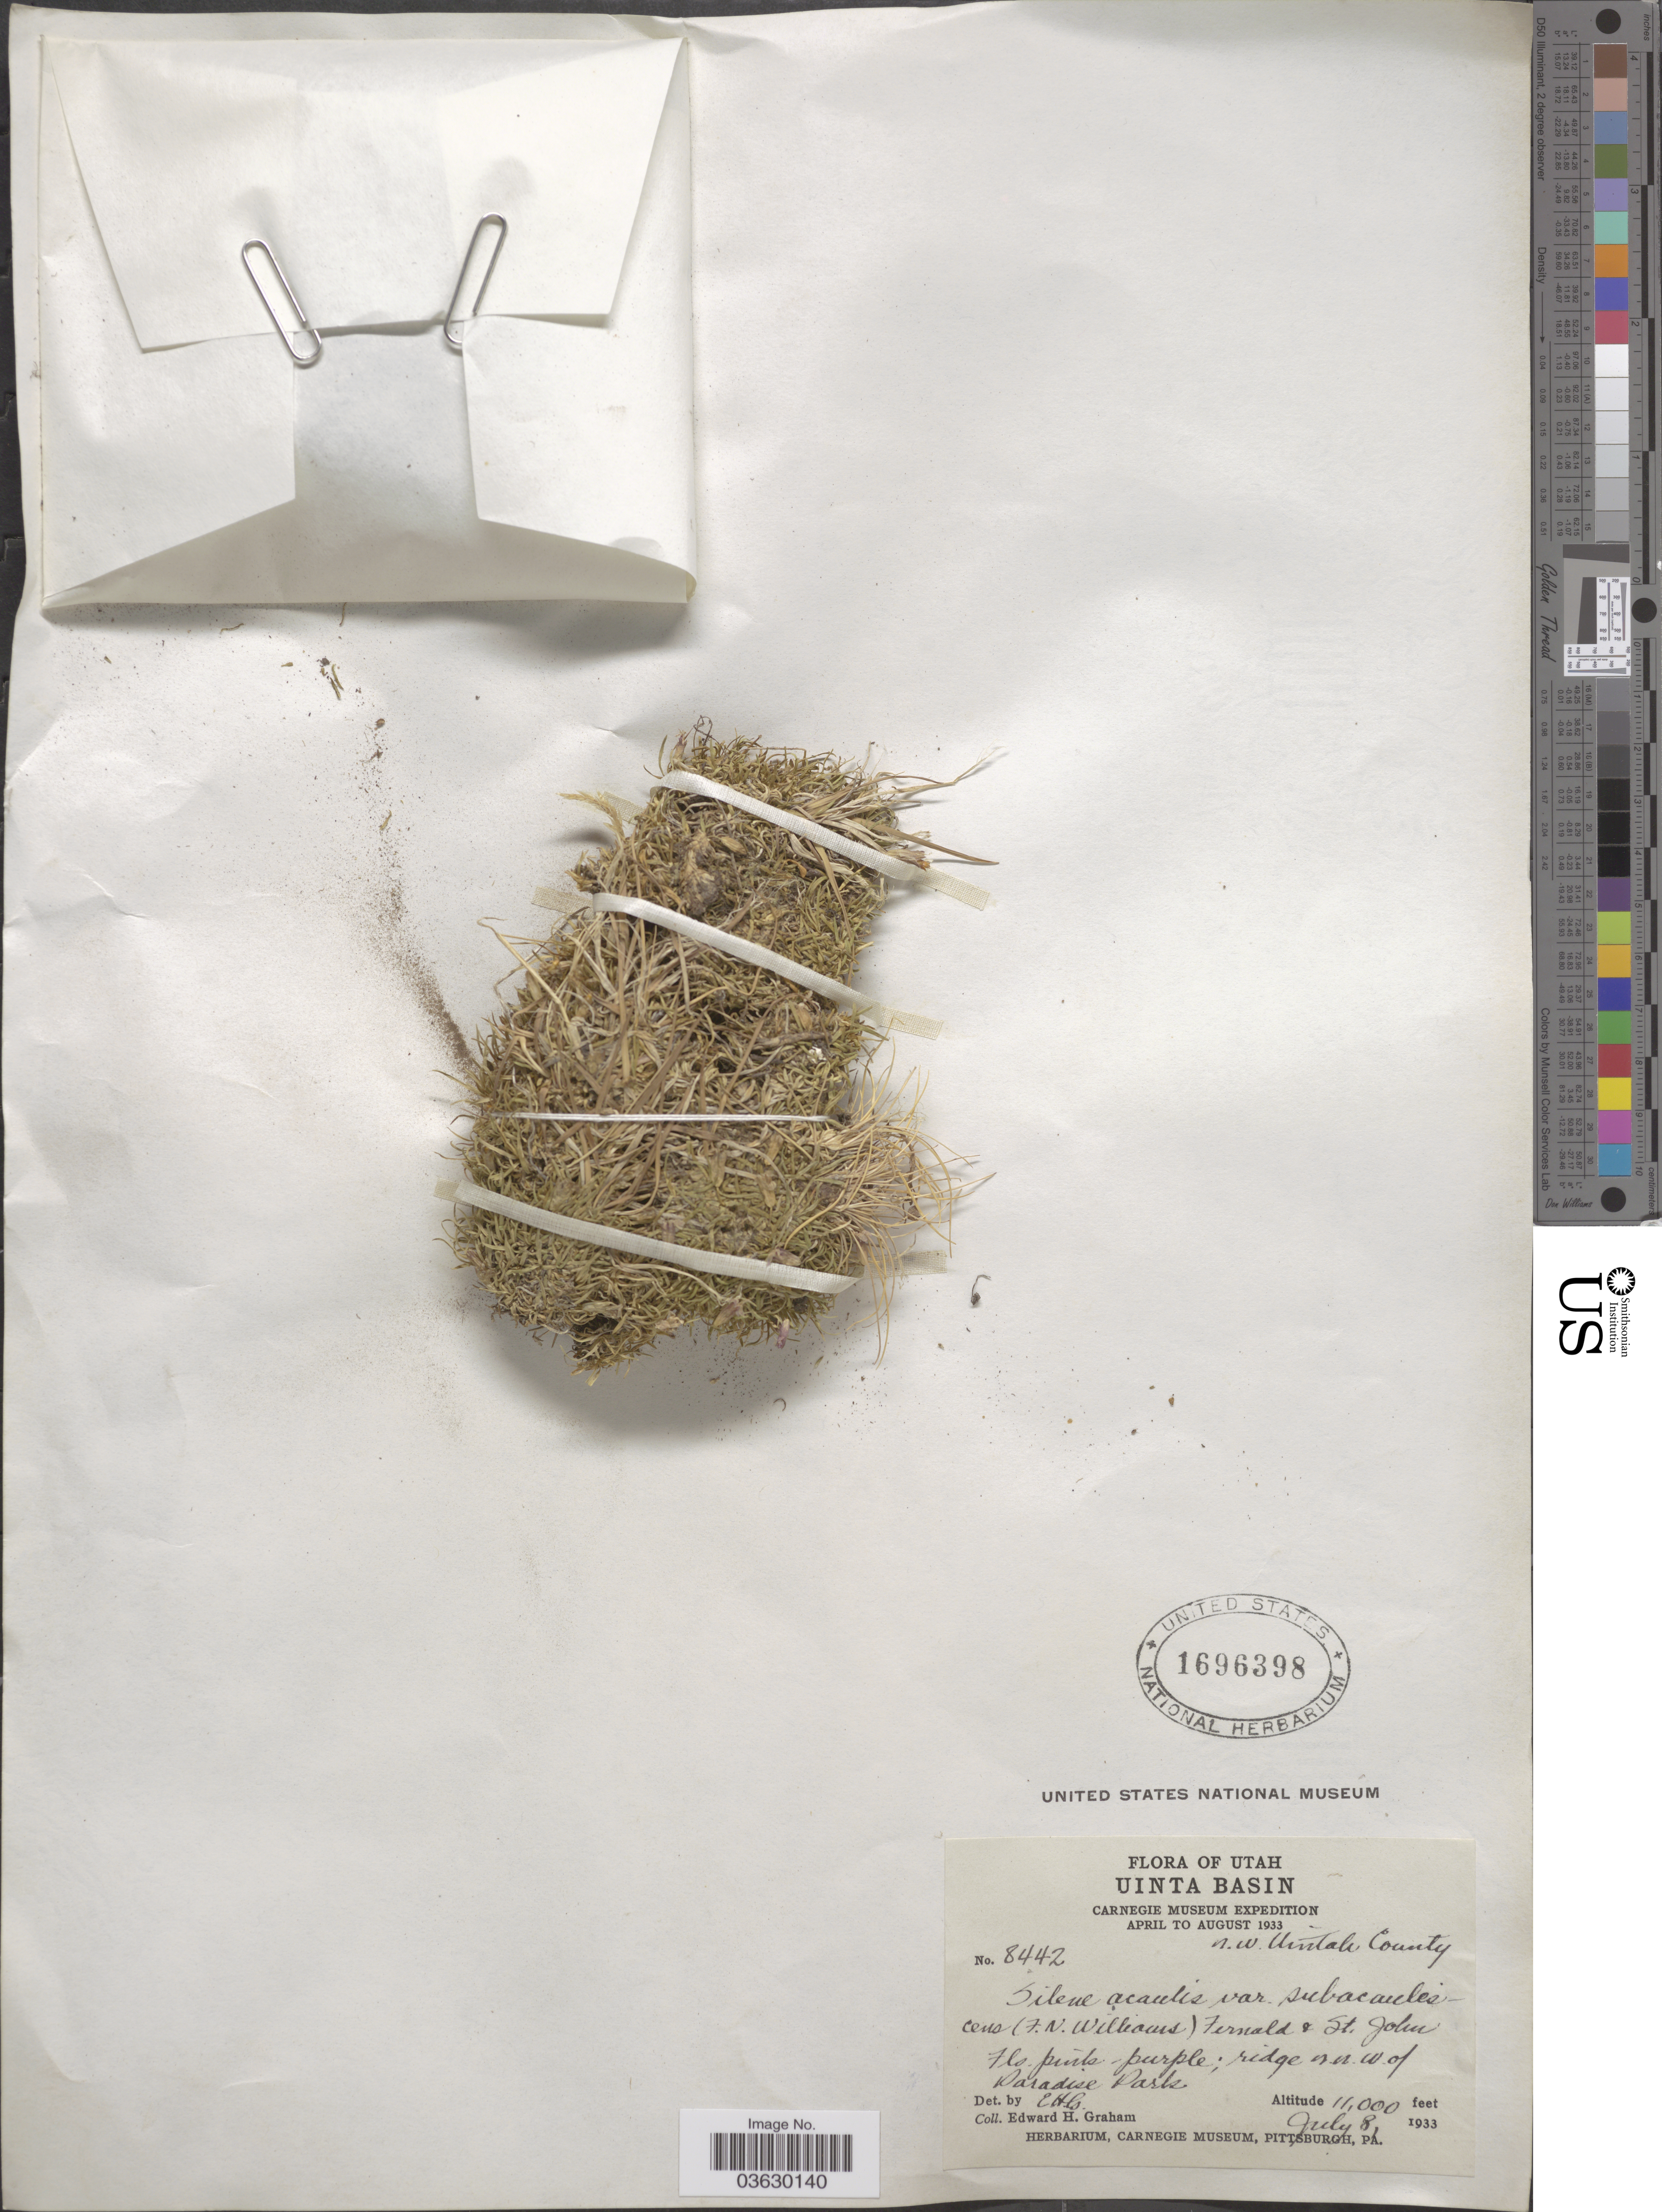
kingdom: Plantae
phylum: Tracheophyta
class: Magnoliopsida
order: Caryophyllales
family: Caryophyllaceae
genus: Silene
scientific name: Silene acaulis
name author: (L.) Jacq.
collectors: E. H. Graham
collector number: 8442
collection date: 1933-07-08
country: United States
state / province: Utah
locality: Uinta Basin. N. W. Uintah County. Ridge N.N.W. of Paradise Park.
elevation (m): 3353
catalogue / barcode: US 1696398